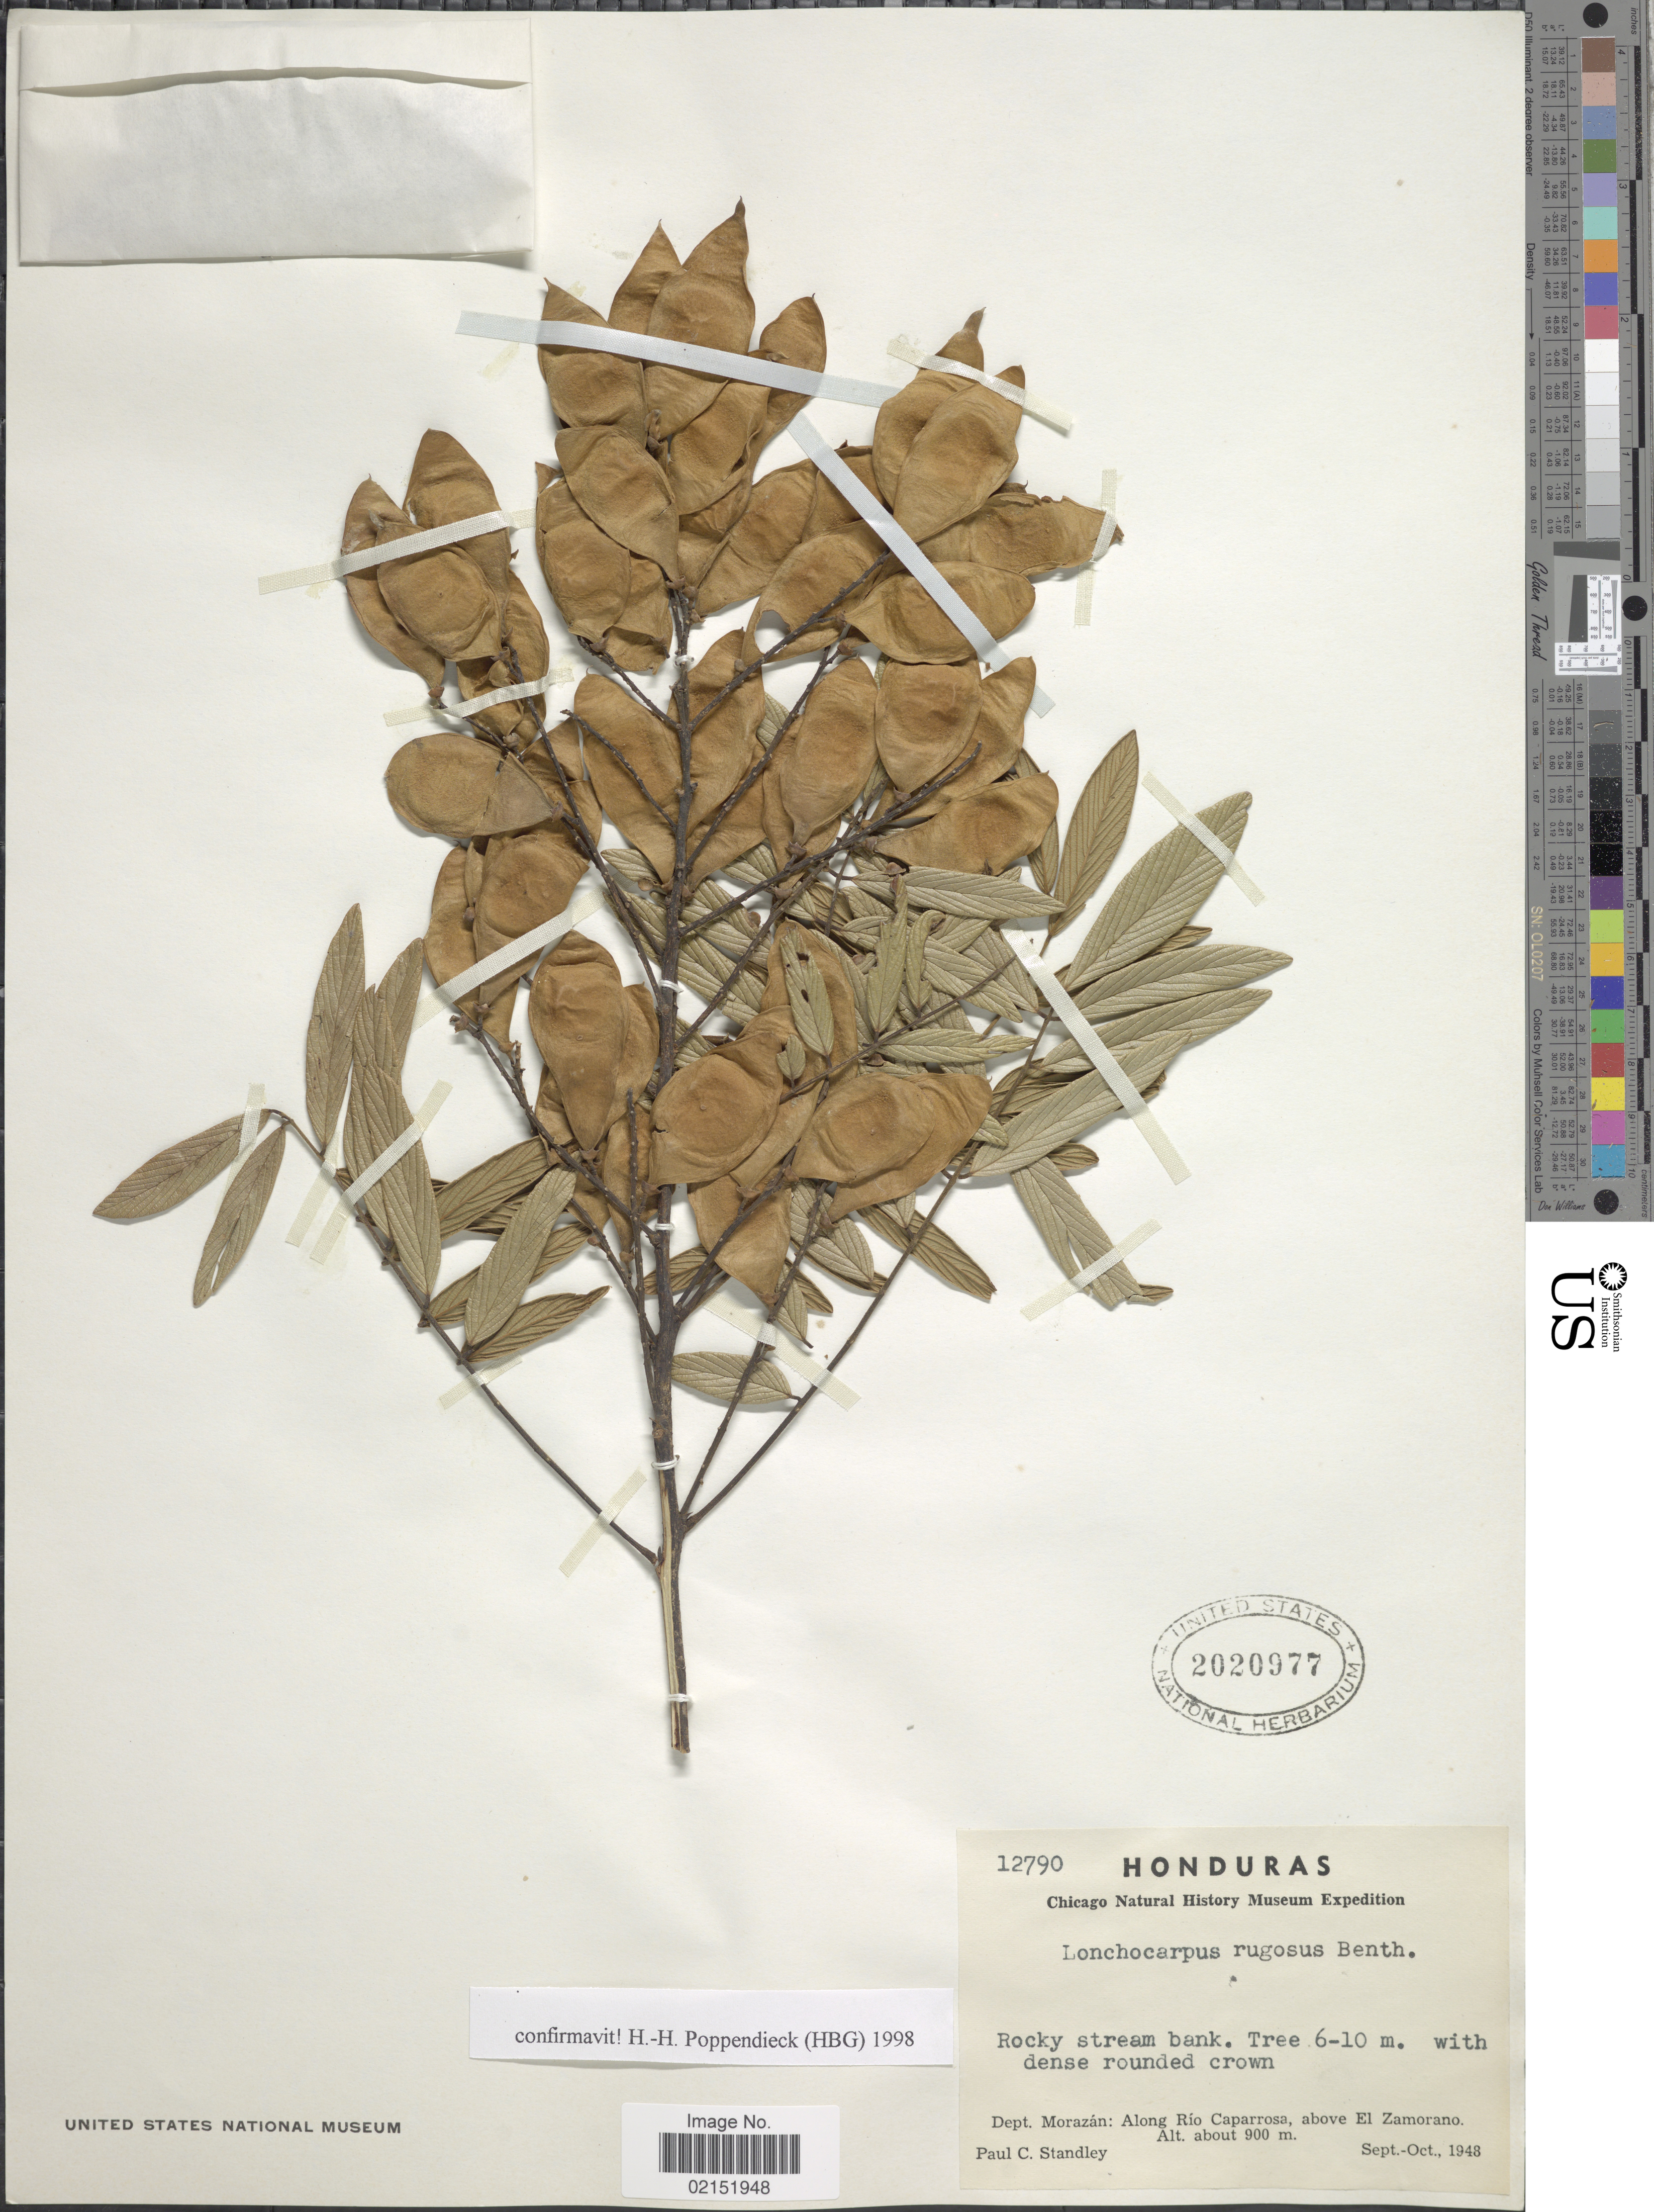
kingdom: Plantae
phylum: Tracheophyta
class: Magnoliopsida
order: Fabales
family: Fabaceae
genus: Lonchocarpus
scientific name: Lonchocarpus rugosus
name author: Benth.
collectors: P. C. Standley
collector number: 12790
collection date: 1948-09/1948-10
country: Honduras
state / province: Fco. Morazán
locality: Along Rio Caparrosa, above El Zamorano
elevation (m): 900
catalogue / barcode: US 2020977